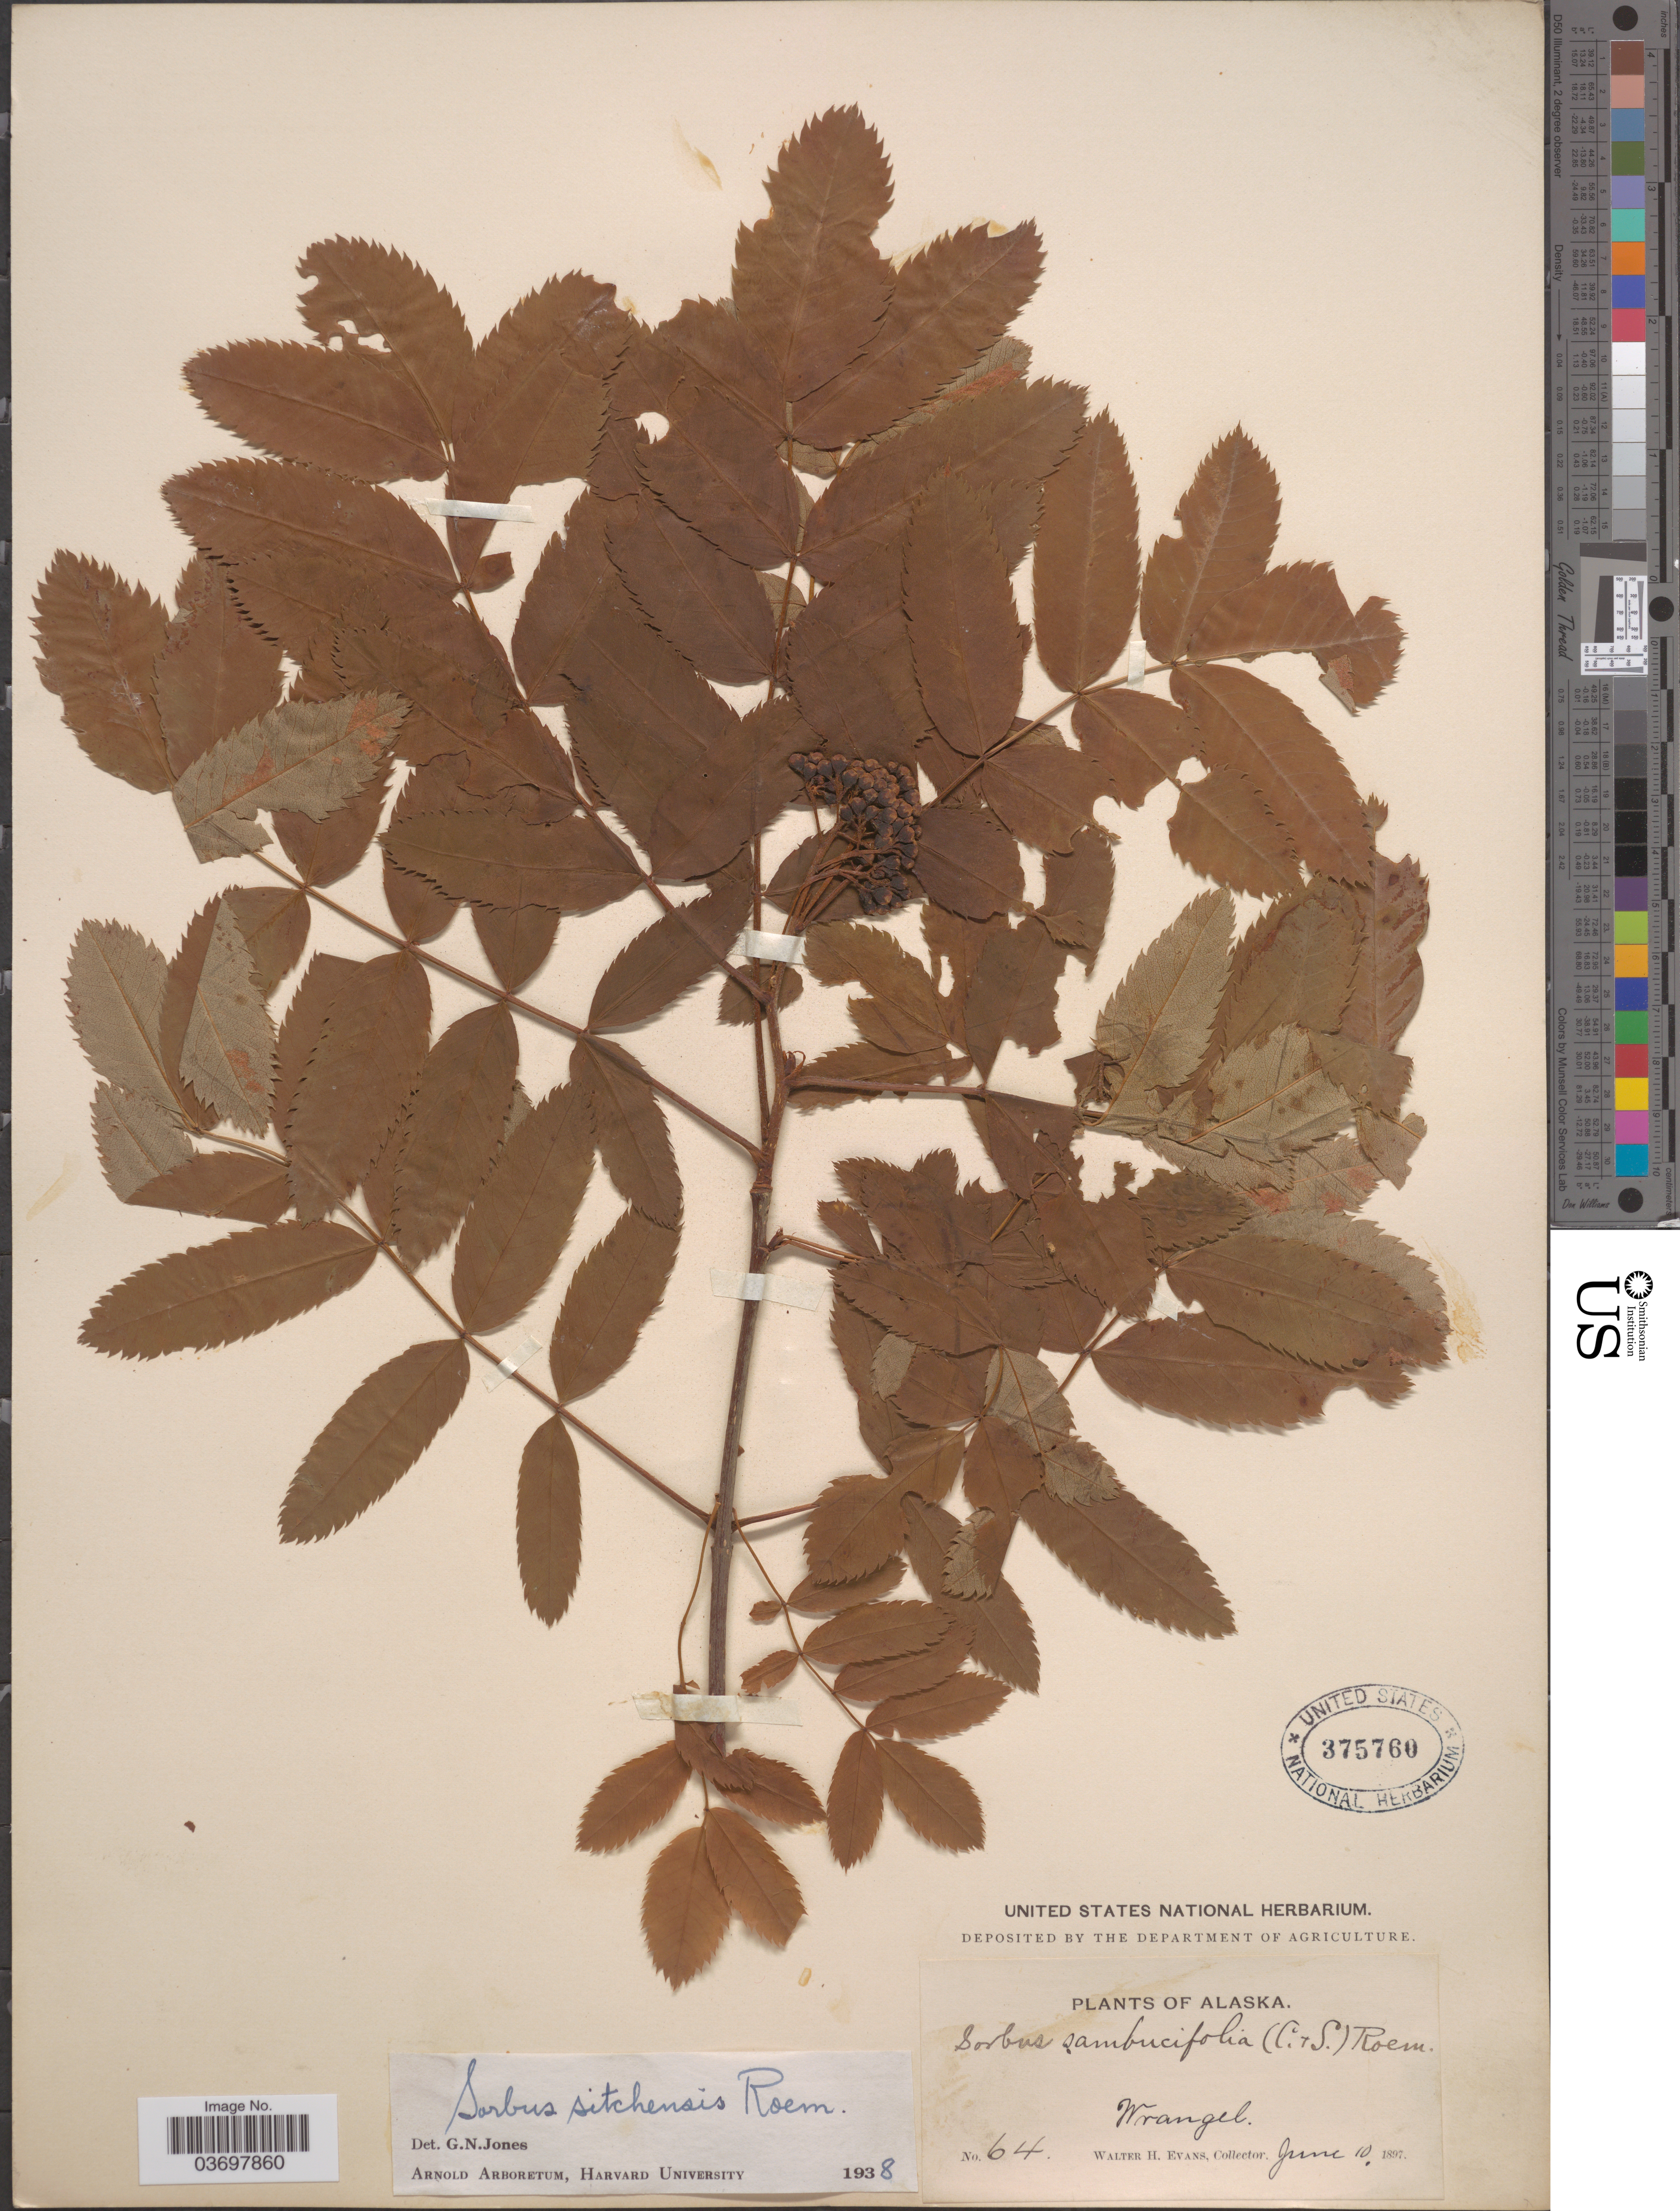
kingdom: Plantae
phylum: Tracheophyta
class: Magnoliopsida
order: Rosales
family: Rosaceae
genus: Sorbus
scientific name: Sorbus sitchensis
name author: M. Roem.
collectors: W. H. Evans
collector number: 64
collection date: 1897-06-10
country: United States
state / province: Alaska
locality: Wrangell.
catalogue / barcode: US 375760